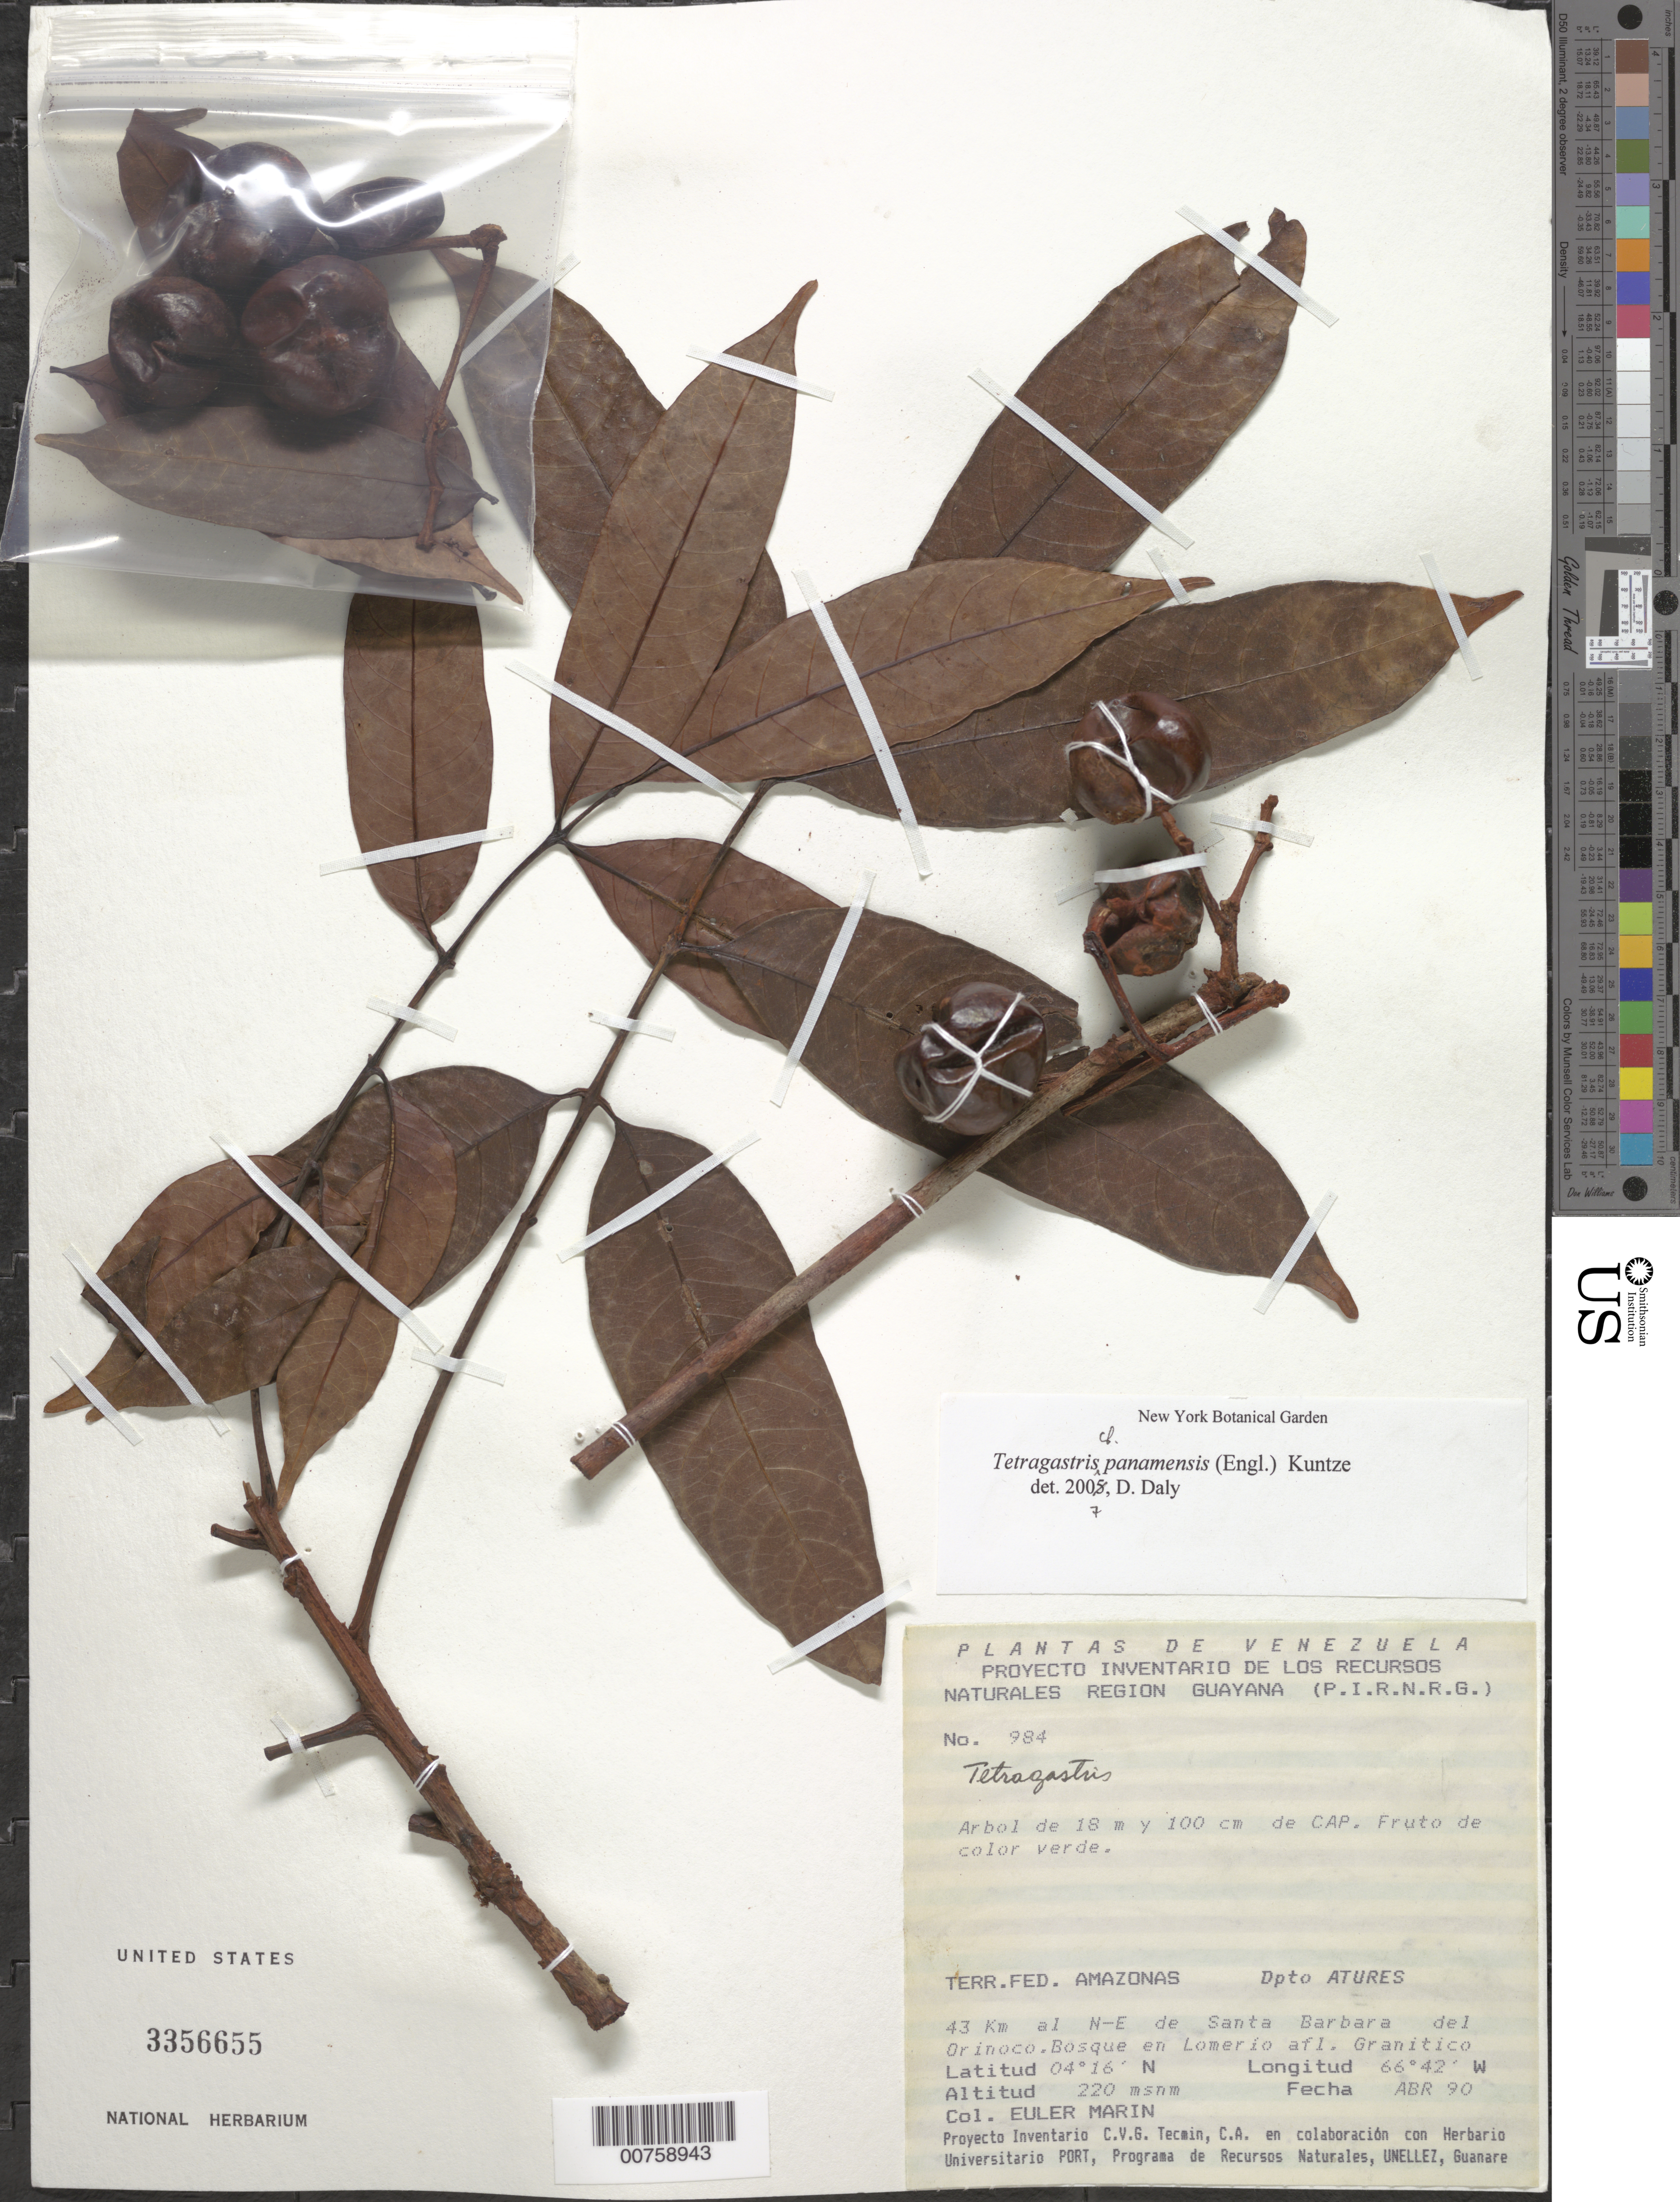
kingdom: Plantae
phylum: Tracheophyta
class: Magnoliopsida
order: Sapindales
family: Burseraceae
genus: Protium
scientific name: Protium stevensonii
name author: (Standl.) Daly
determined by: Daly, Douglas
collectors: E. Marin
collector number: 984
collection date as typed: Apr-90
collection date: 1990-04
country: Venezuela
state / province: Amazonas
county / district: Atures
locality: Santa Barbara del Orinoco, 43 km al NE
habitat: Bosque en lomerio afl granitico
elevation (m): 220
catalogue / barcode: US 3356655